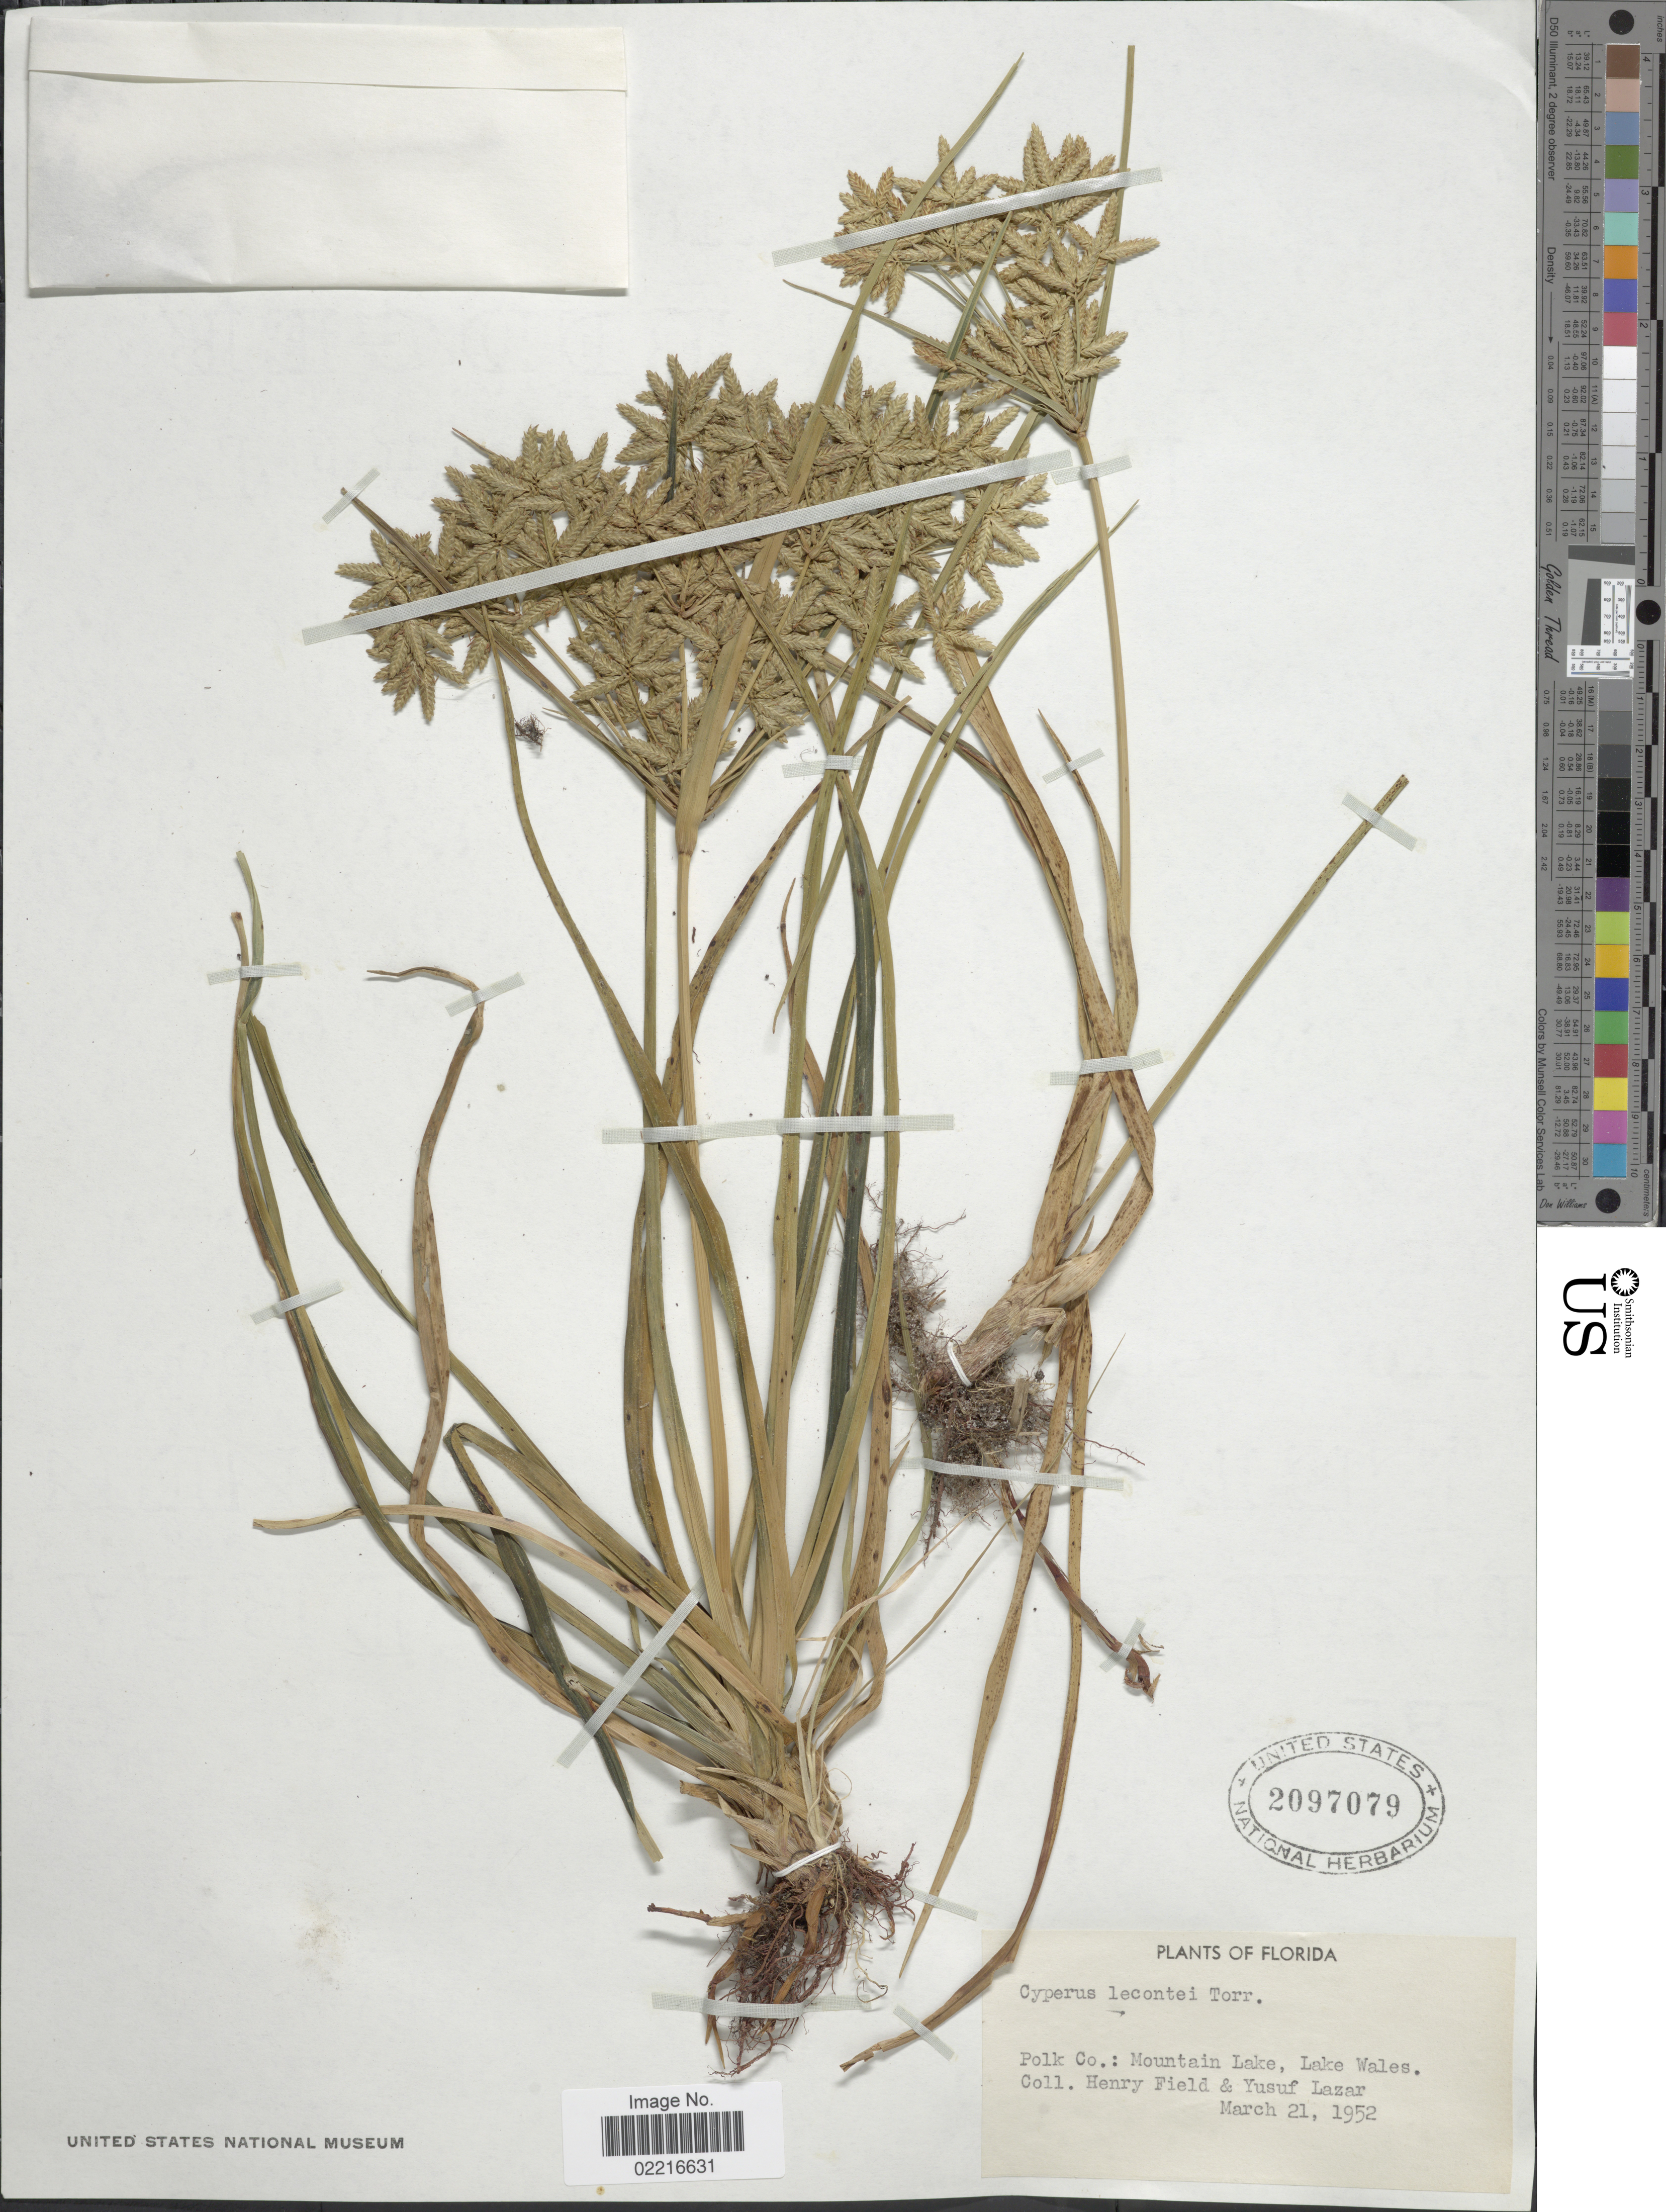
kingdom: Plantae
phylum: Tracheophyta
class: Liliopsida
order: Poales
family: Cyperaceae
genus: Cyperus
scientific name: Cyperus lecontei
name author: Torr. ex Steud.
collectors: H. Field & Y. Lazar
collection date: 1952-03-31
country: United States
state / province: Florida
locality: Polk Co.: Mountain Lake, Lake Wales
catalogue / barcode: US 2097079